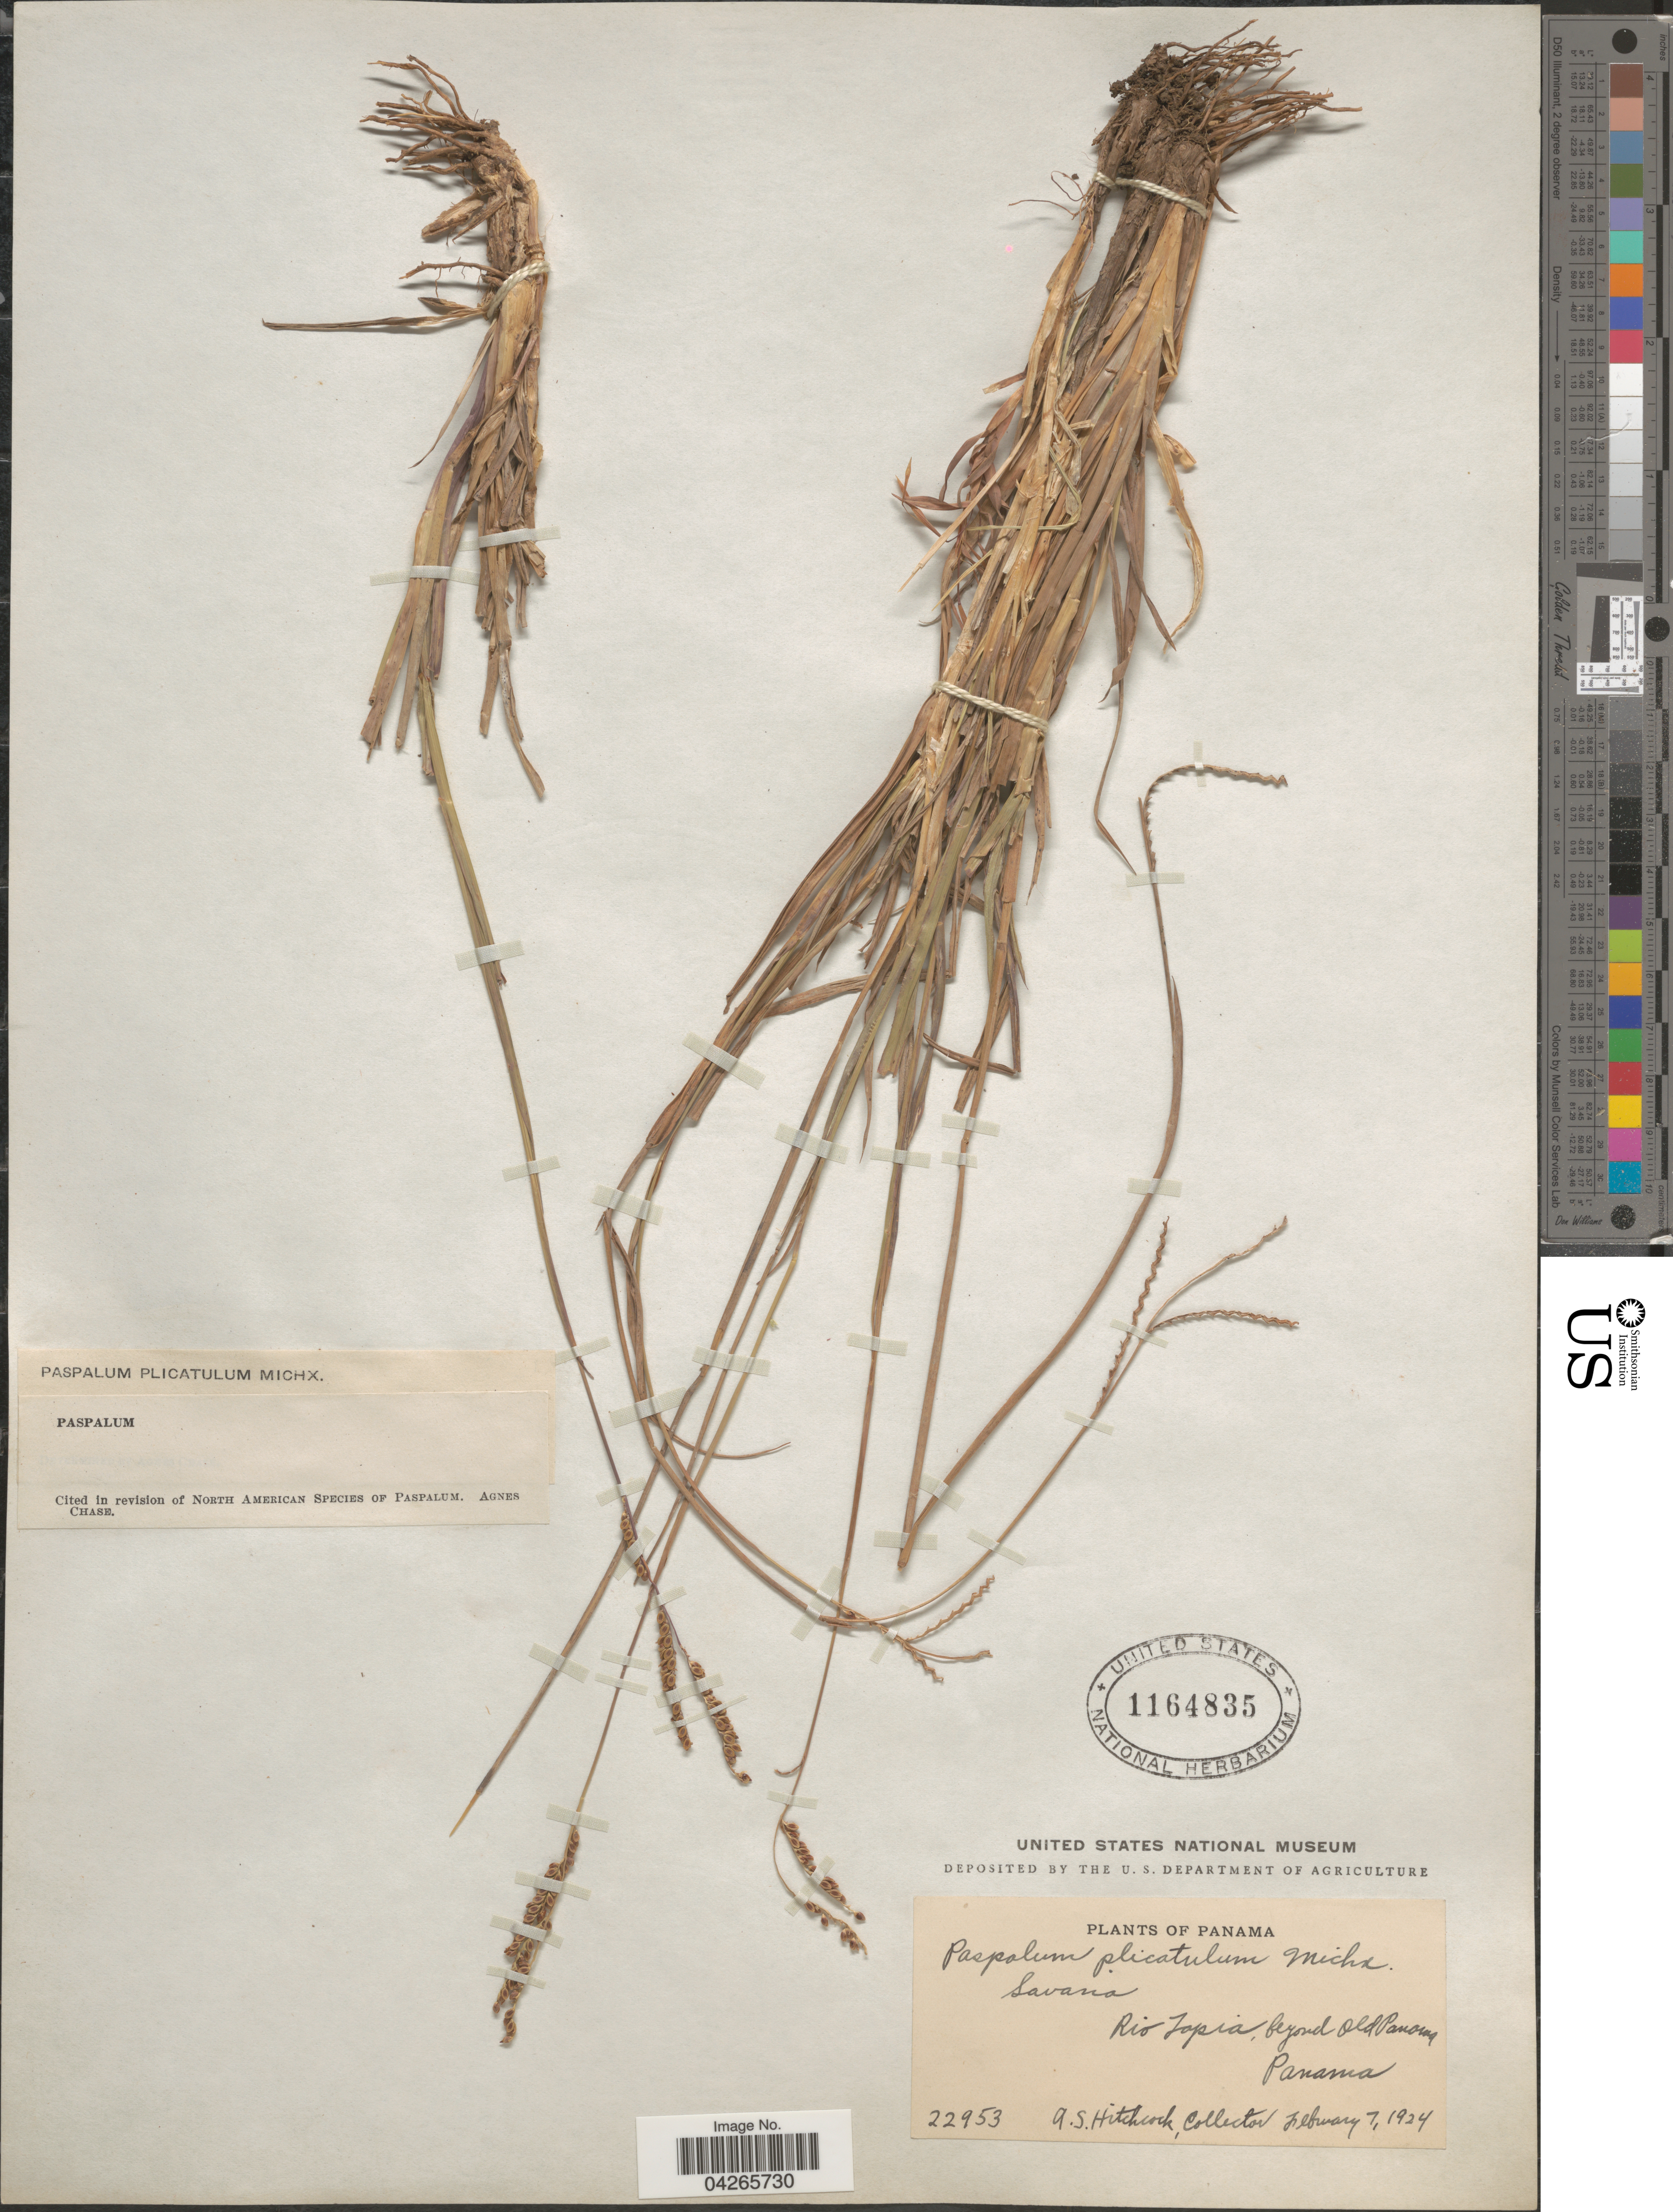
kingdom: Plantae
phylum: Tracheophyta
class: Liliopsida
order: Poales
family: Poaceae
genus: Paspalum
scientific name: Paspalum plicatulum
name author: Michx.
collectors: A. S. Hitchcock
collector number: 22953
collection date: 1924-02-07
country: Panama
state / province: Panamá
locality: Savana. Rio Tapia, beyond Old Panama.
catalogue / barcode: US 1164835